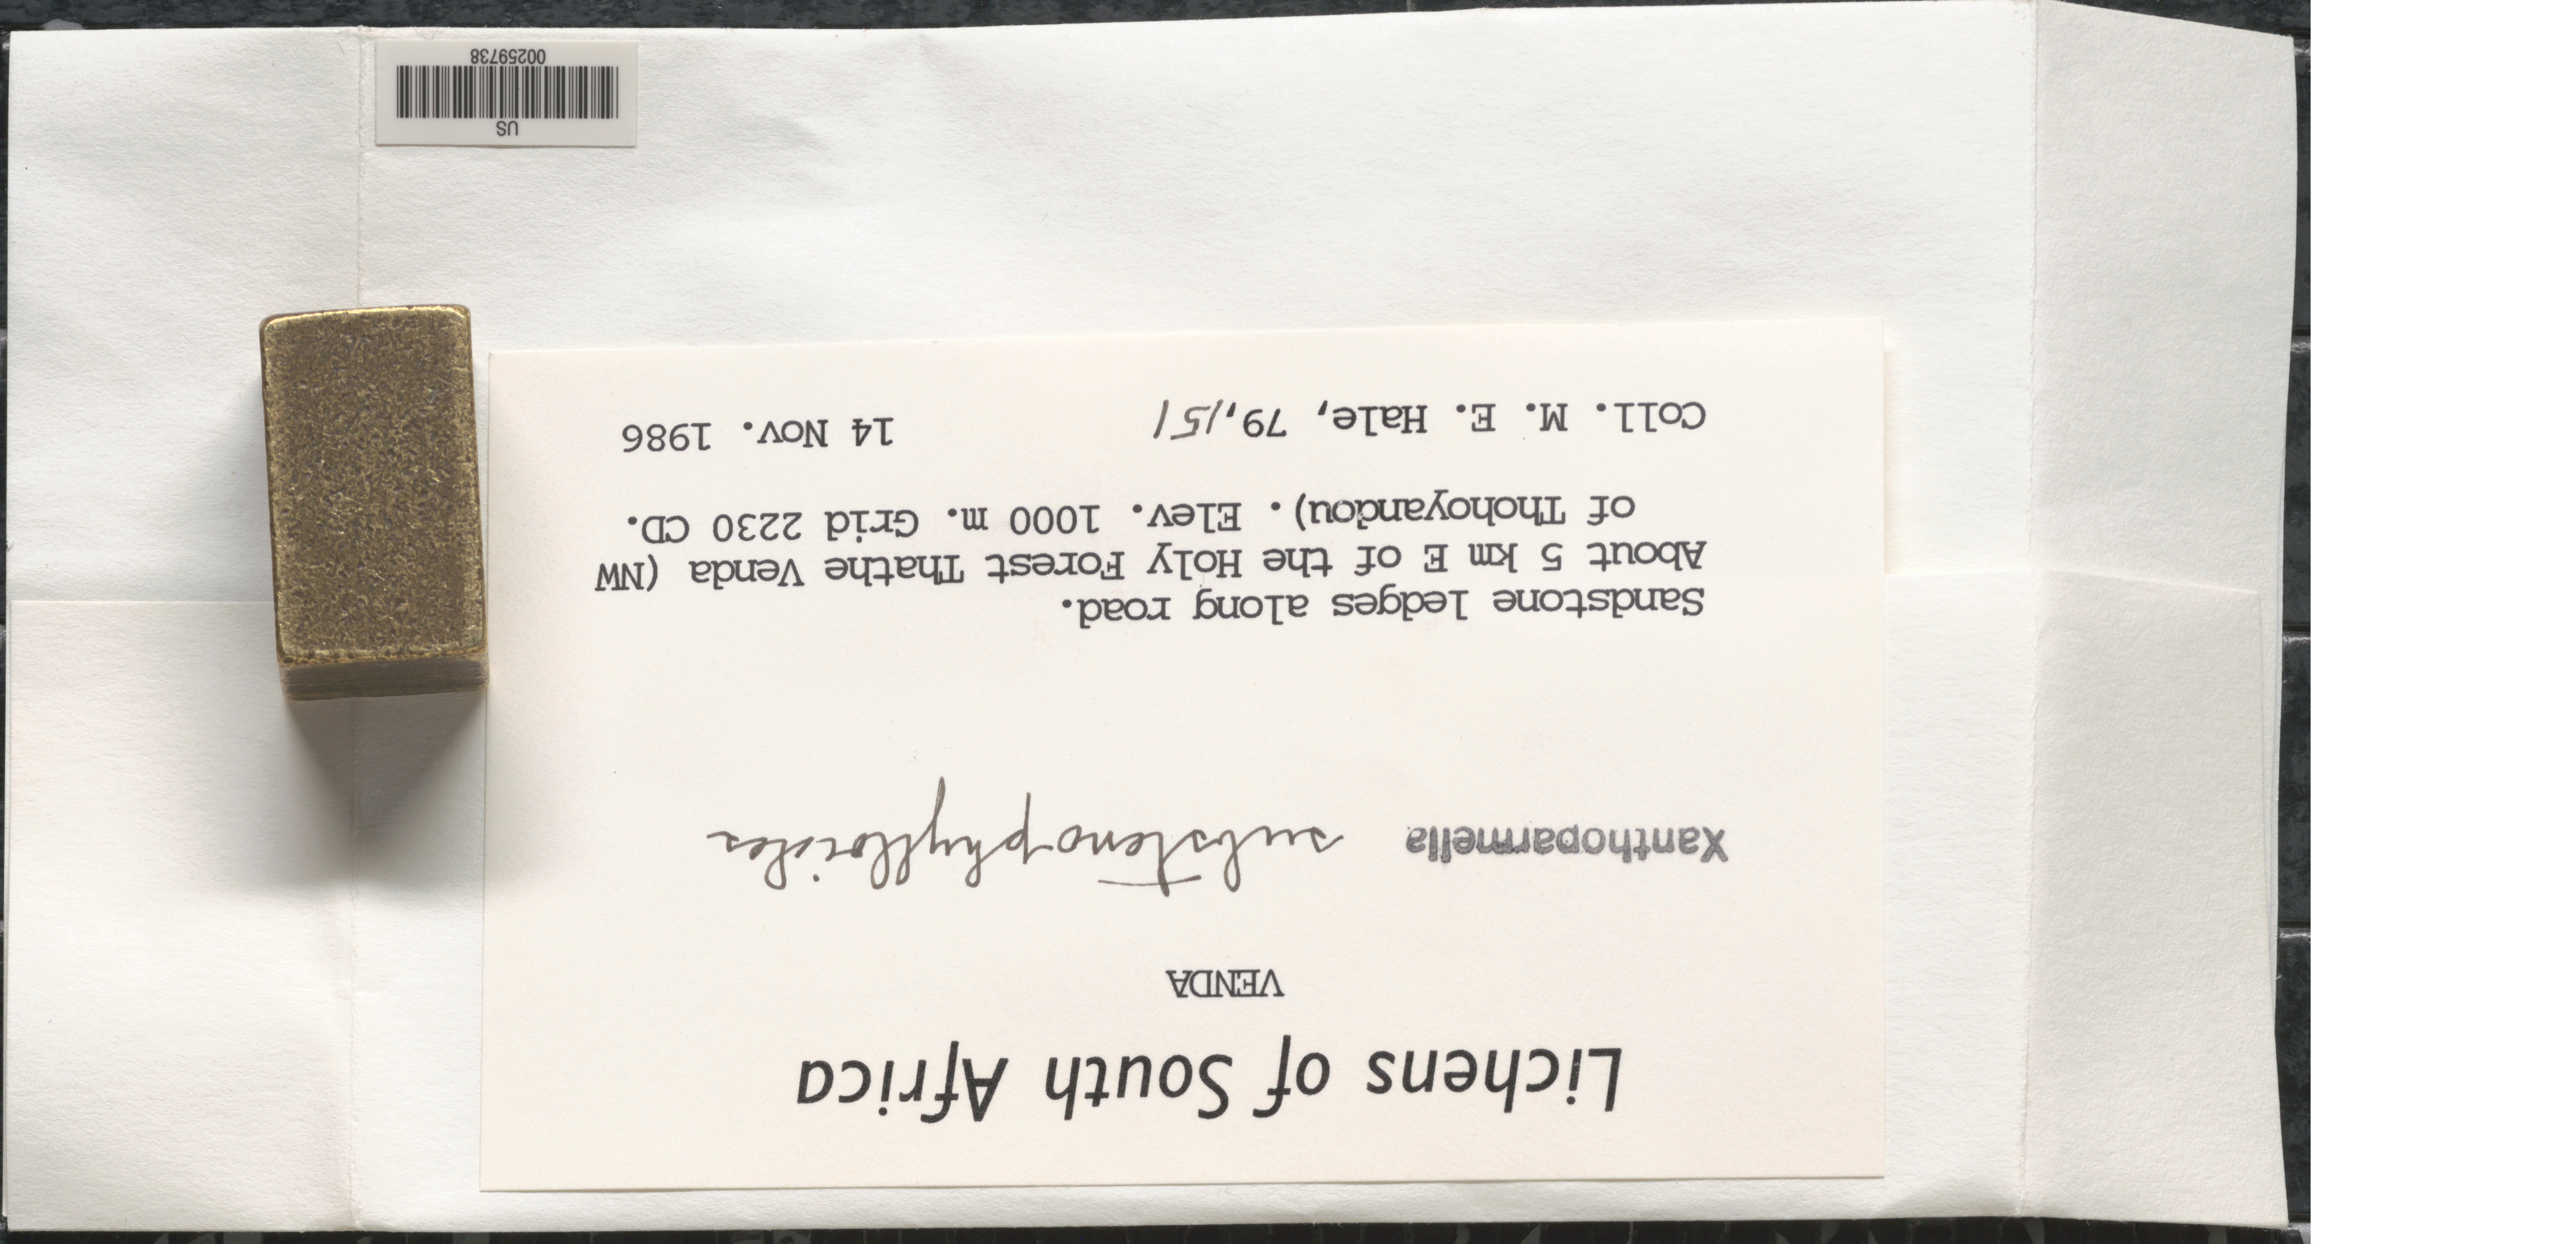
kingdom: Fungi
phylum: Ascomycota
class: Lecanoromycetes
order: Lecanorales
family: Parmeliaceae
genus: Xanthoparmelia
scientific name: Xanthoparmelia substenophylloides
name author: Hale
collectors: M. Hale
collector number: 79151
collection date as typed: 14 Nov 1986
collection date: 1986-11-14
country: South Africa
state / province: Limpopo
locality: Venda, about 5 km e of the holy forest thathe venda (nw of thohoyandou)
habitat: Sandstone ledges along road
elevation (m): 1000